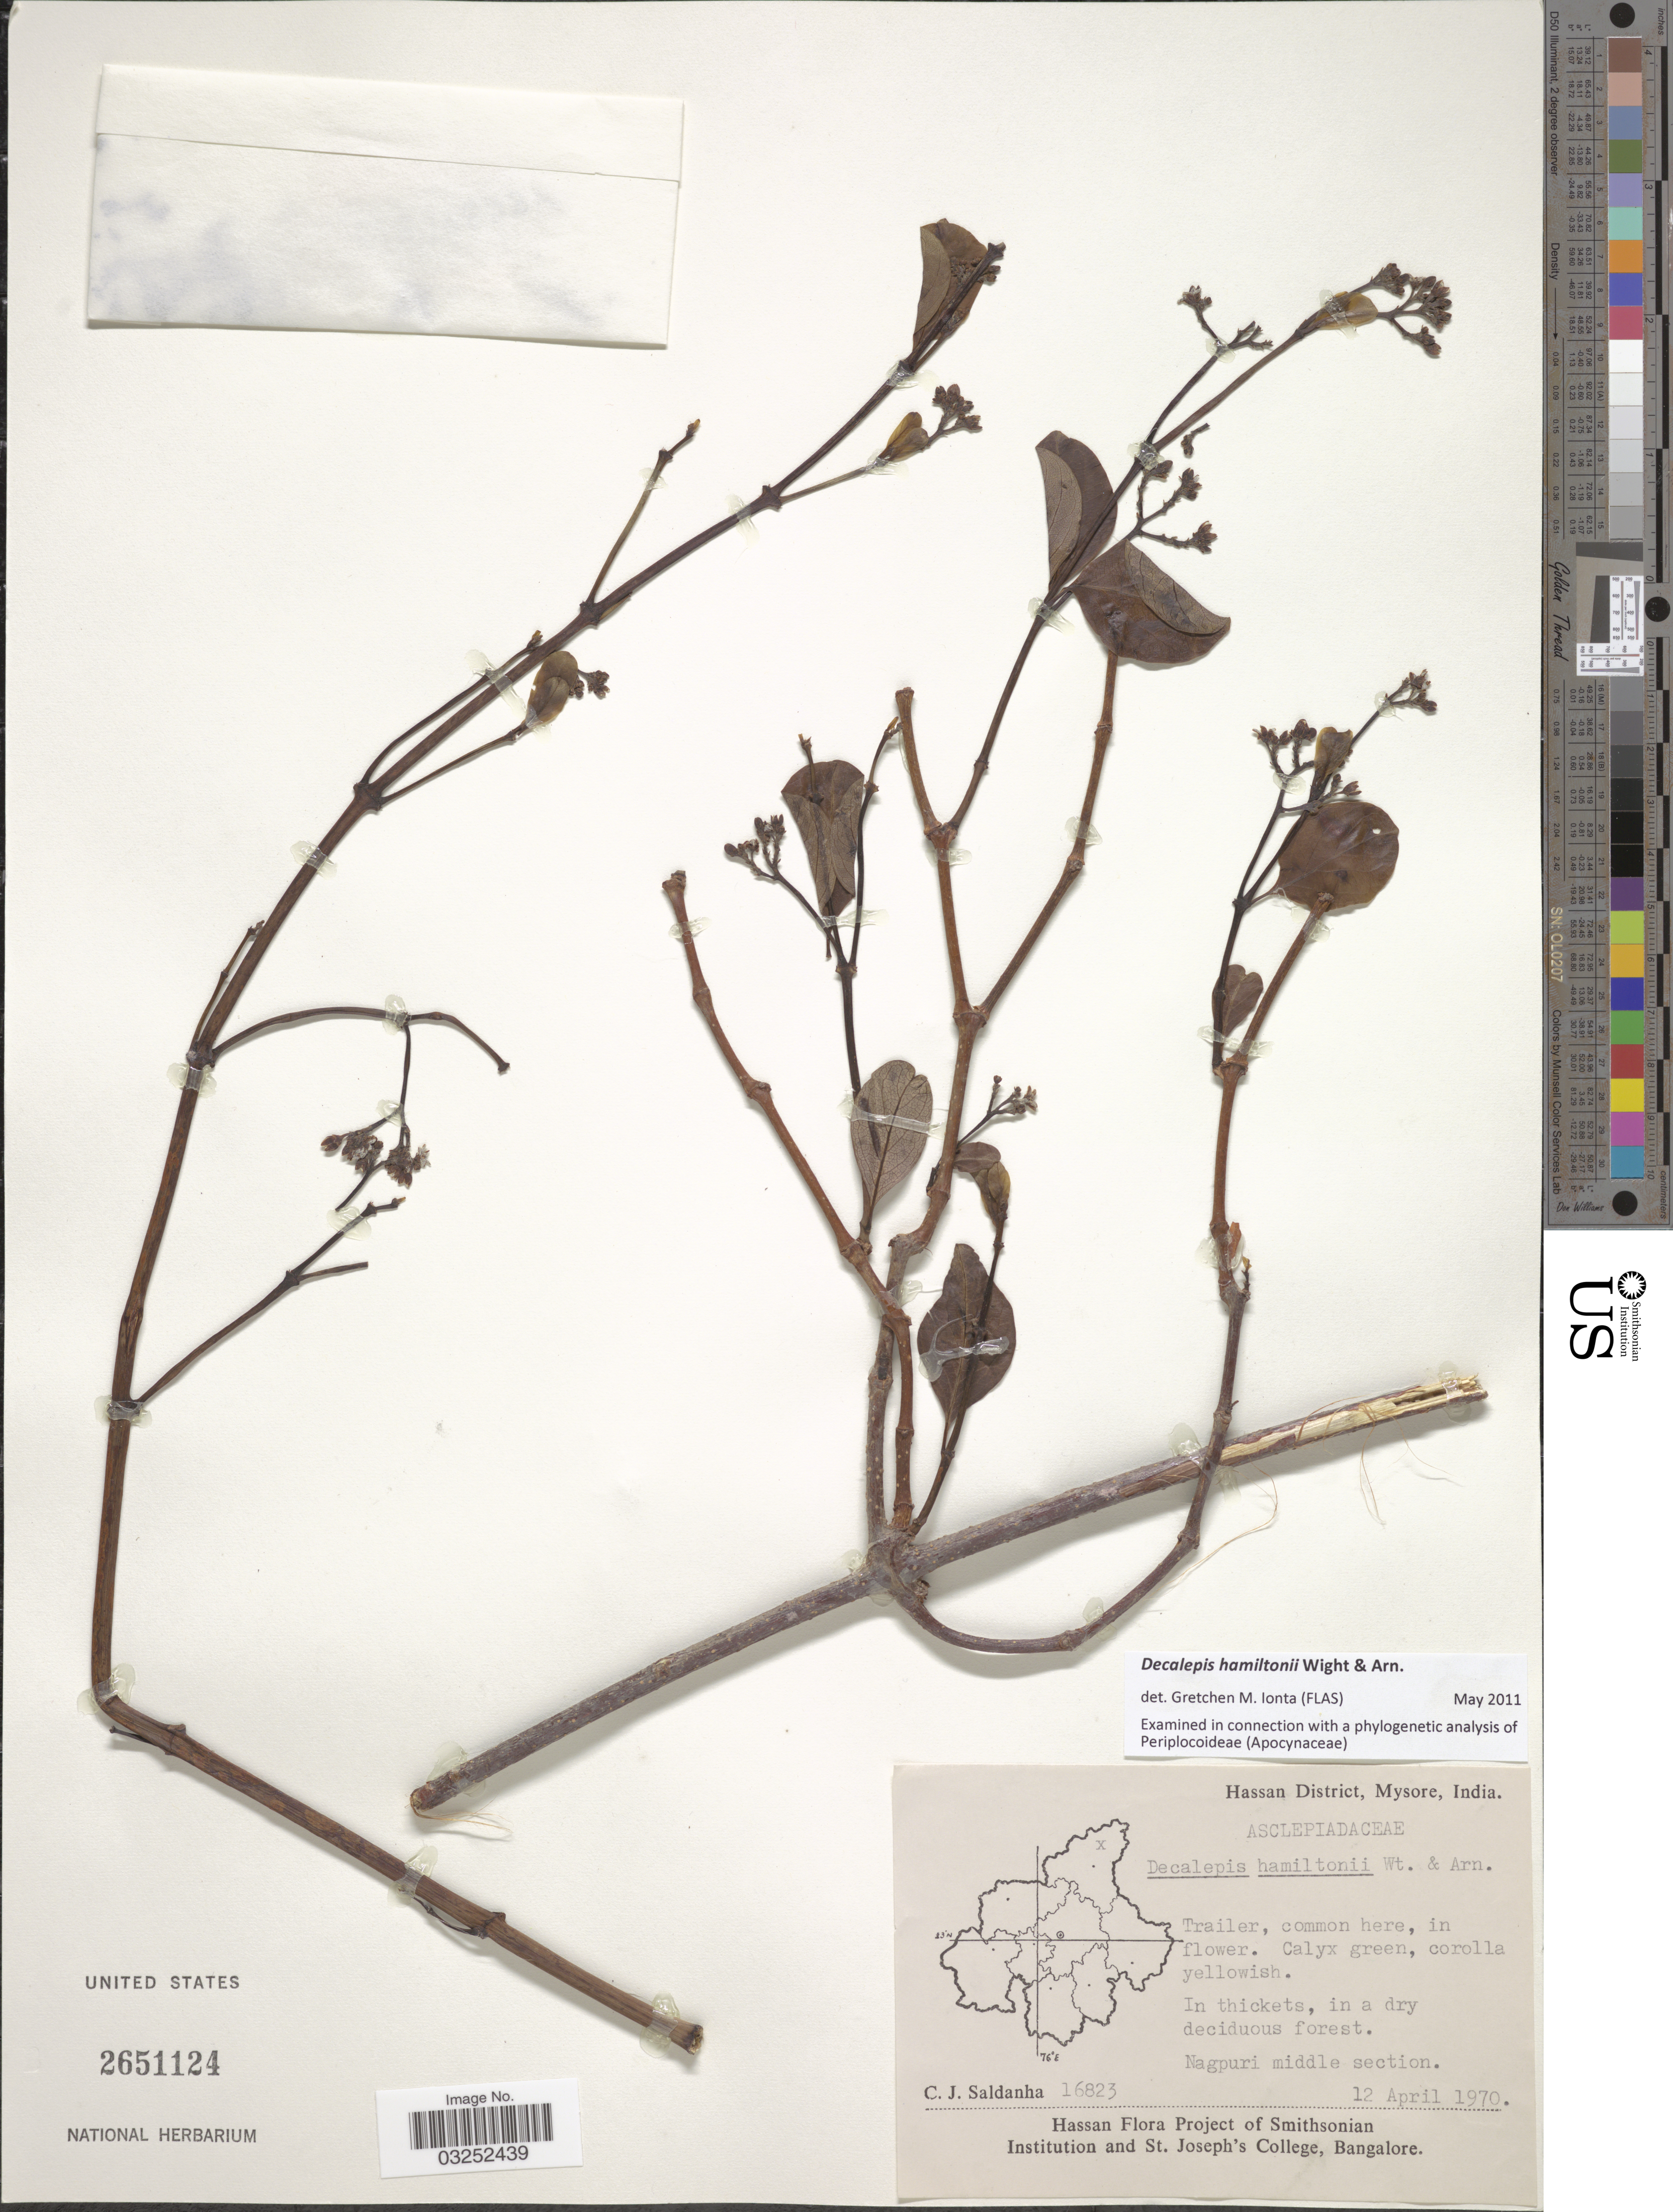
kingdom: Plantae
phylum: Tracheophyta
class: Magnoliopsida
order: Gentianales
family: Apocynaceae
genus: Decalepis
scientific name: Decalepis hamiltonii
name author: Wight & Arn.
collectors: C. J. Saldanha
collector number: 16823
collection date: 1970-04-12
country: India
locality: Hassan District, Mysore. Nagpuri middle section.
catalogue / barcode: US 2651124